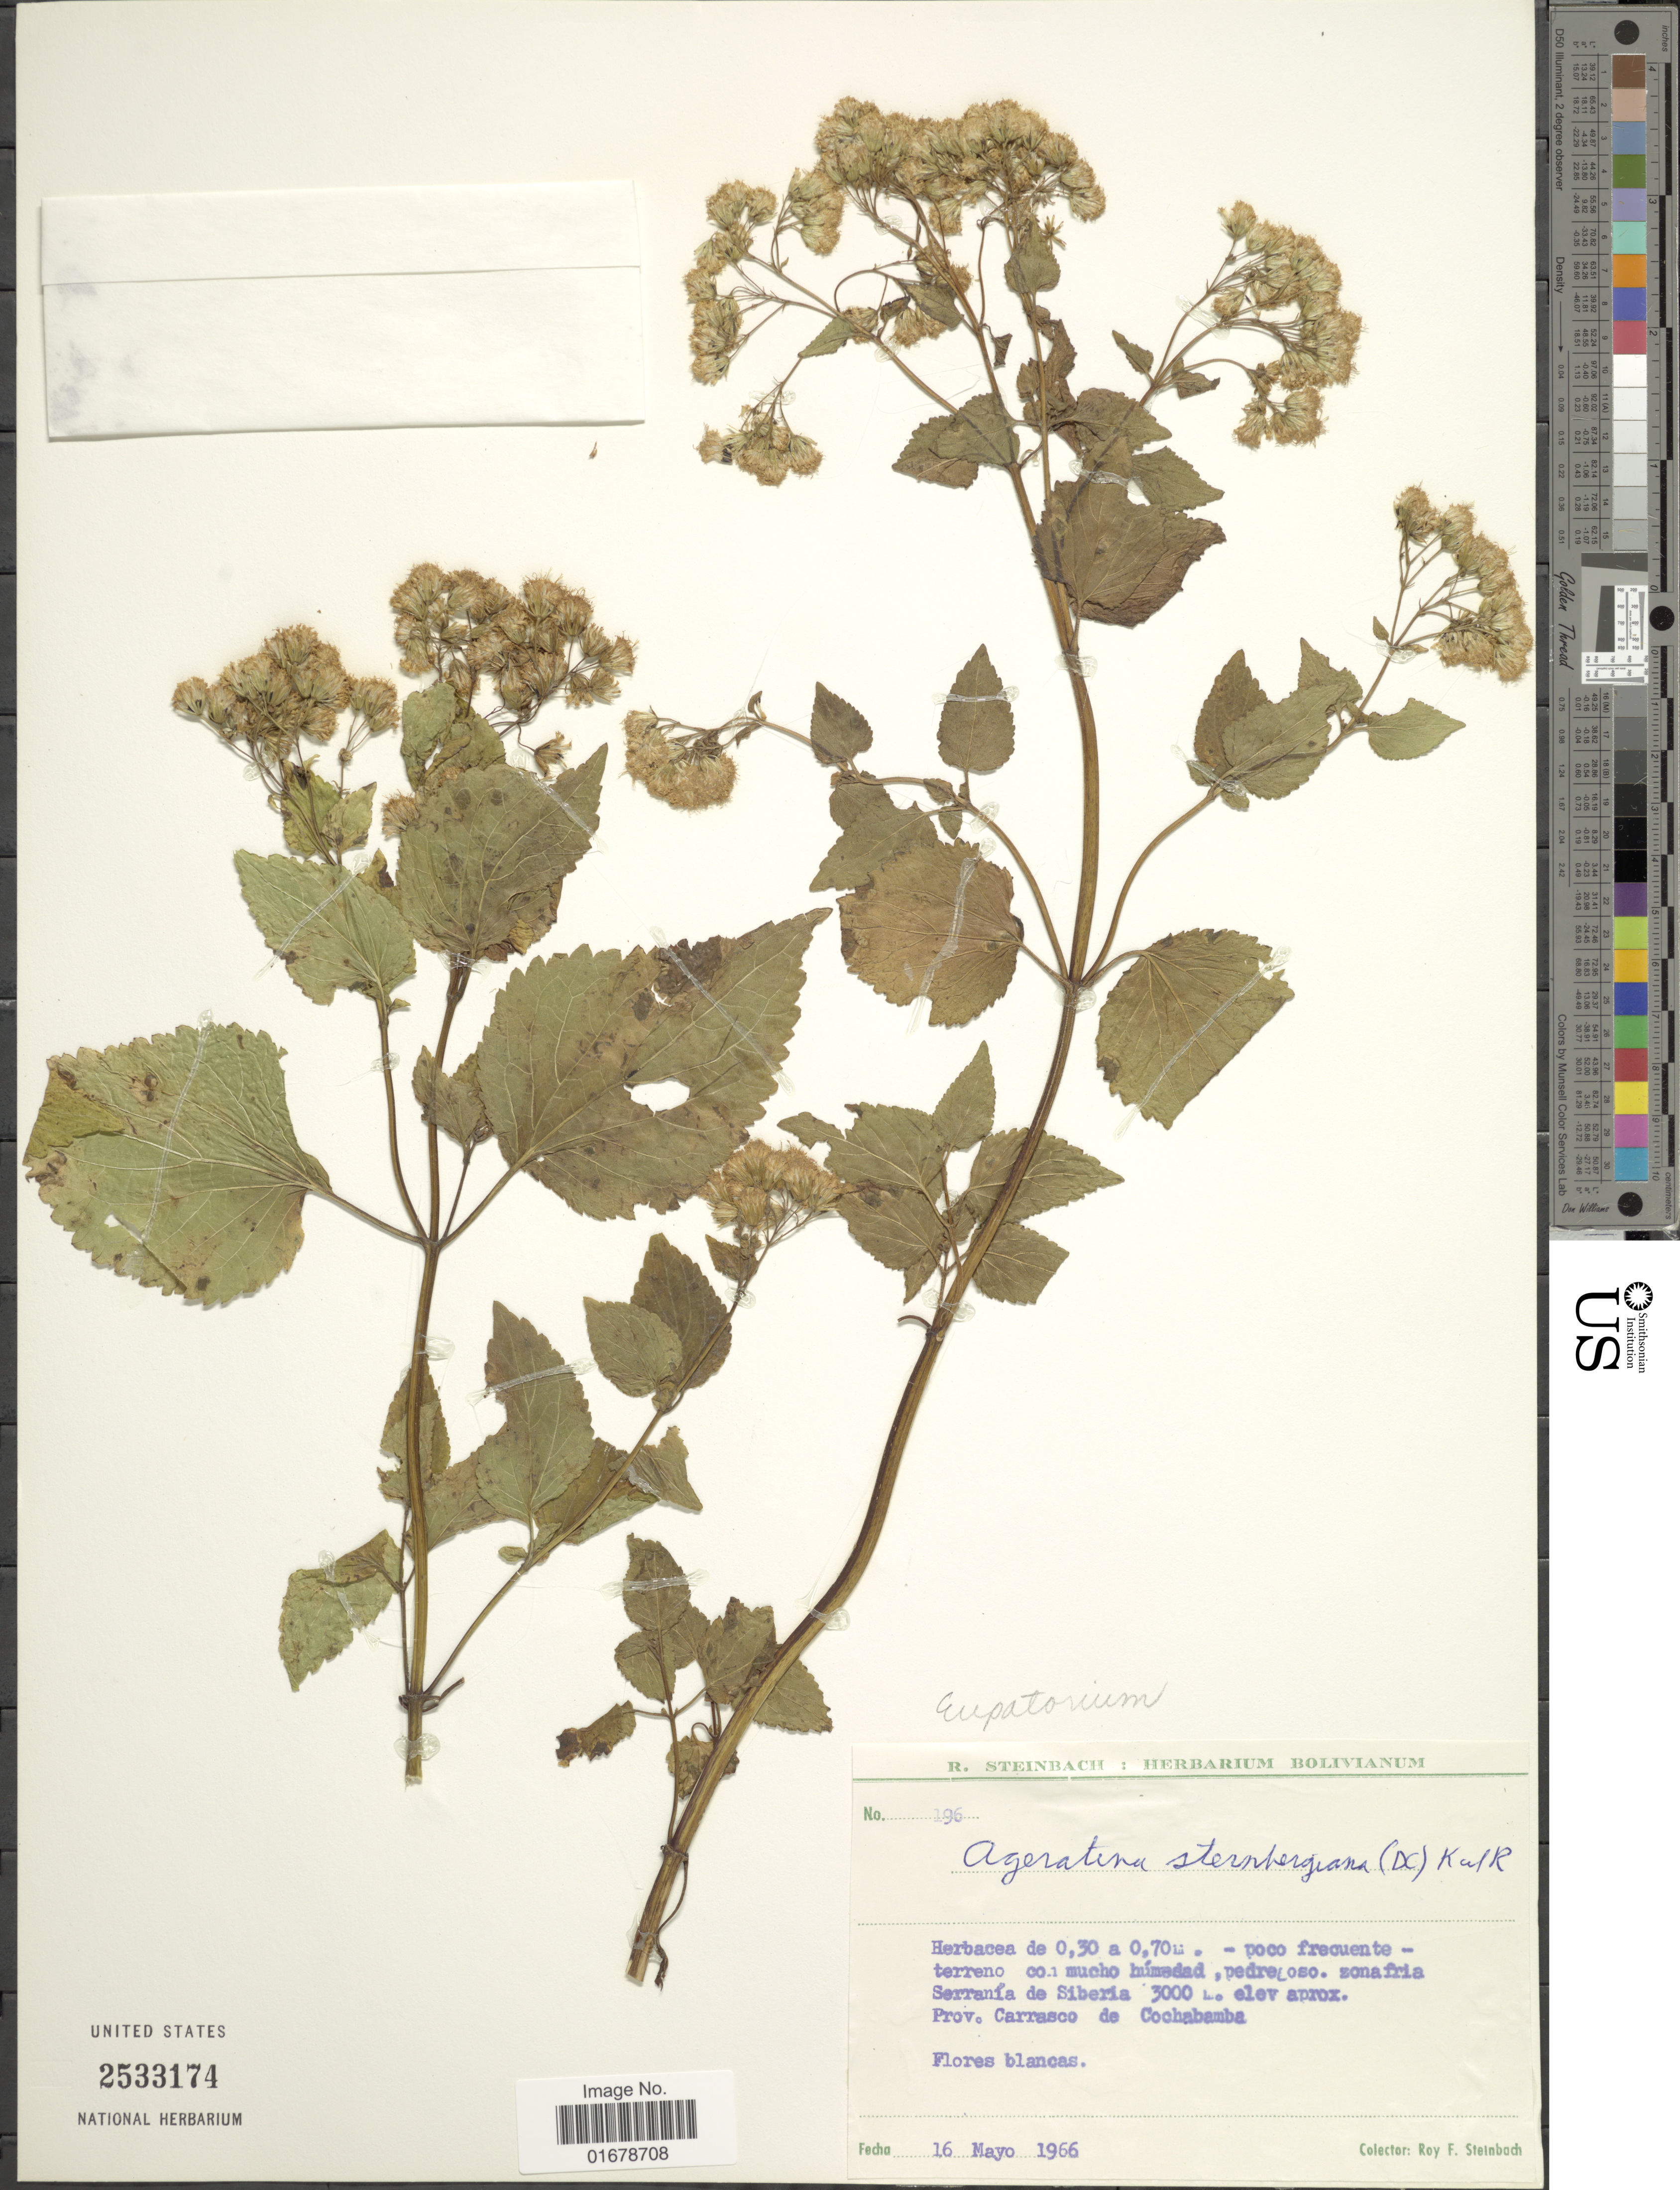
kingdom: Plantae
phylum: Tracheophyta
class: Magnoliopsida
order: Asterales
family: Asteraceae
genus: Ageratina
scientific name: Ageratina sternbergiana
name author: (DC.) R.M. King & H. Rob.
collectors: R. F. Steinbach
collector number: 196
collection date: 1966-05-16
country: Bolivia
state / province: Cochabamba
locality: Serrania de Siberia, Prov. Carrasco de Cochabamba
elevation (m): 3000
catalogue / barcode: US 2533174